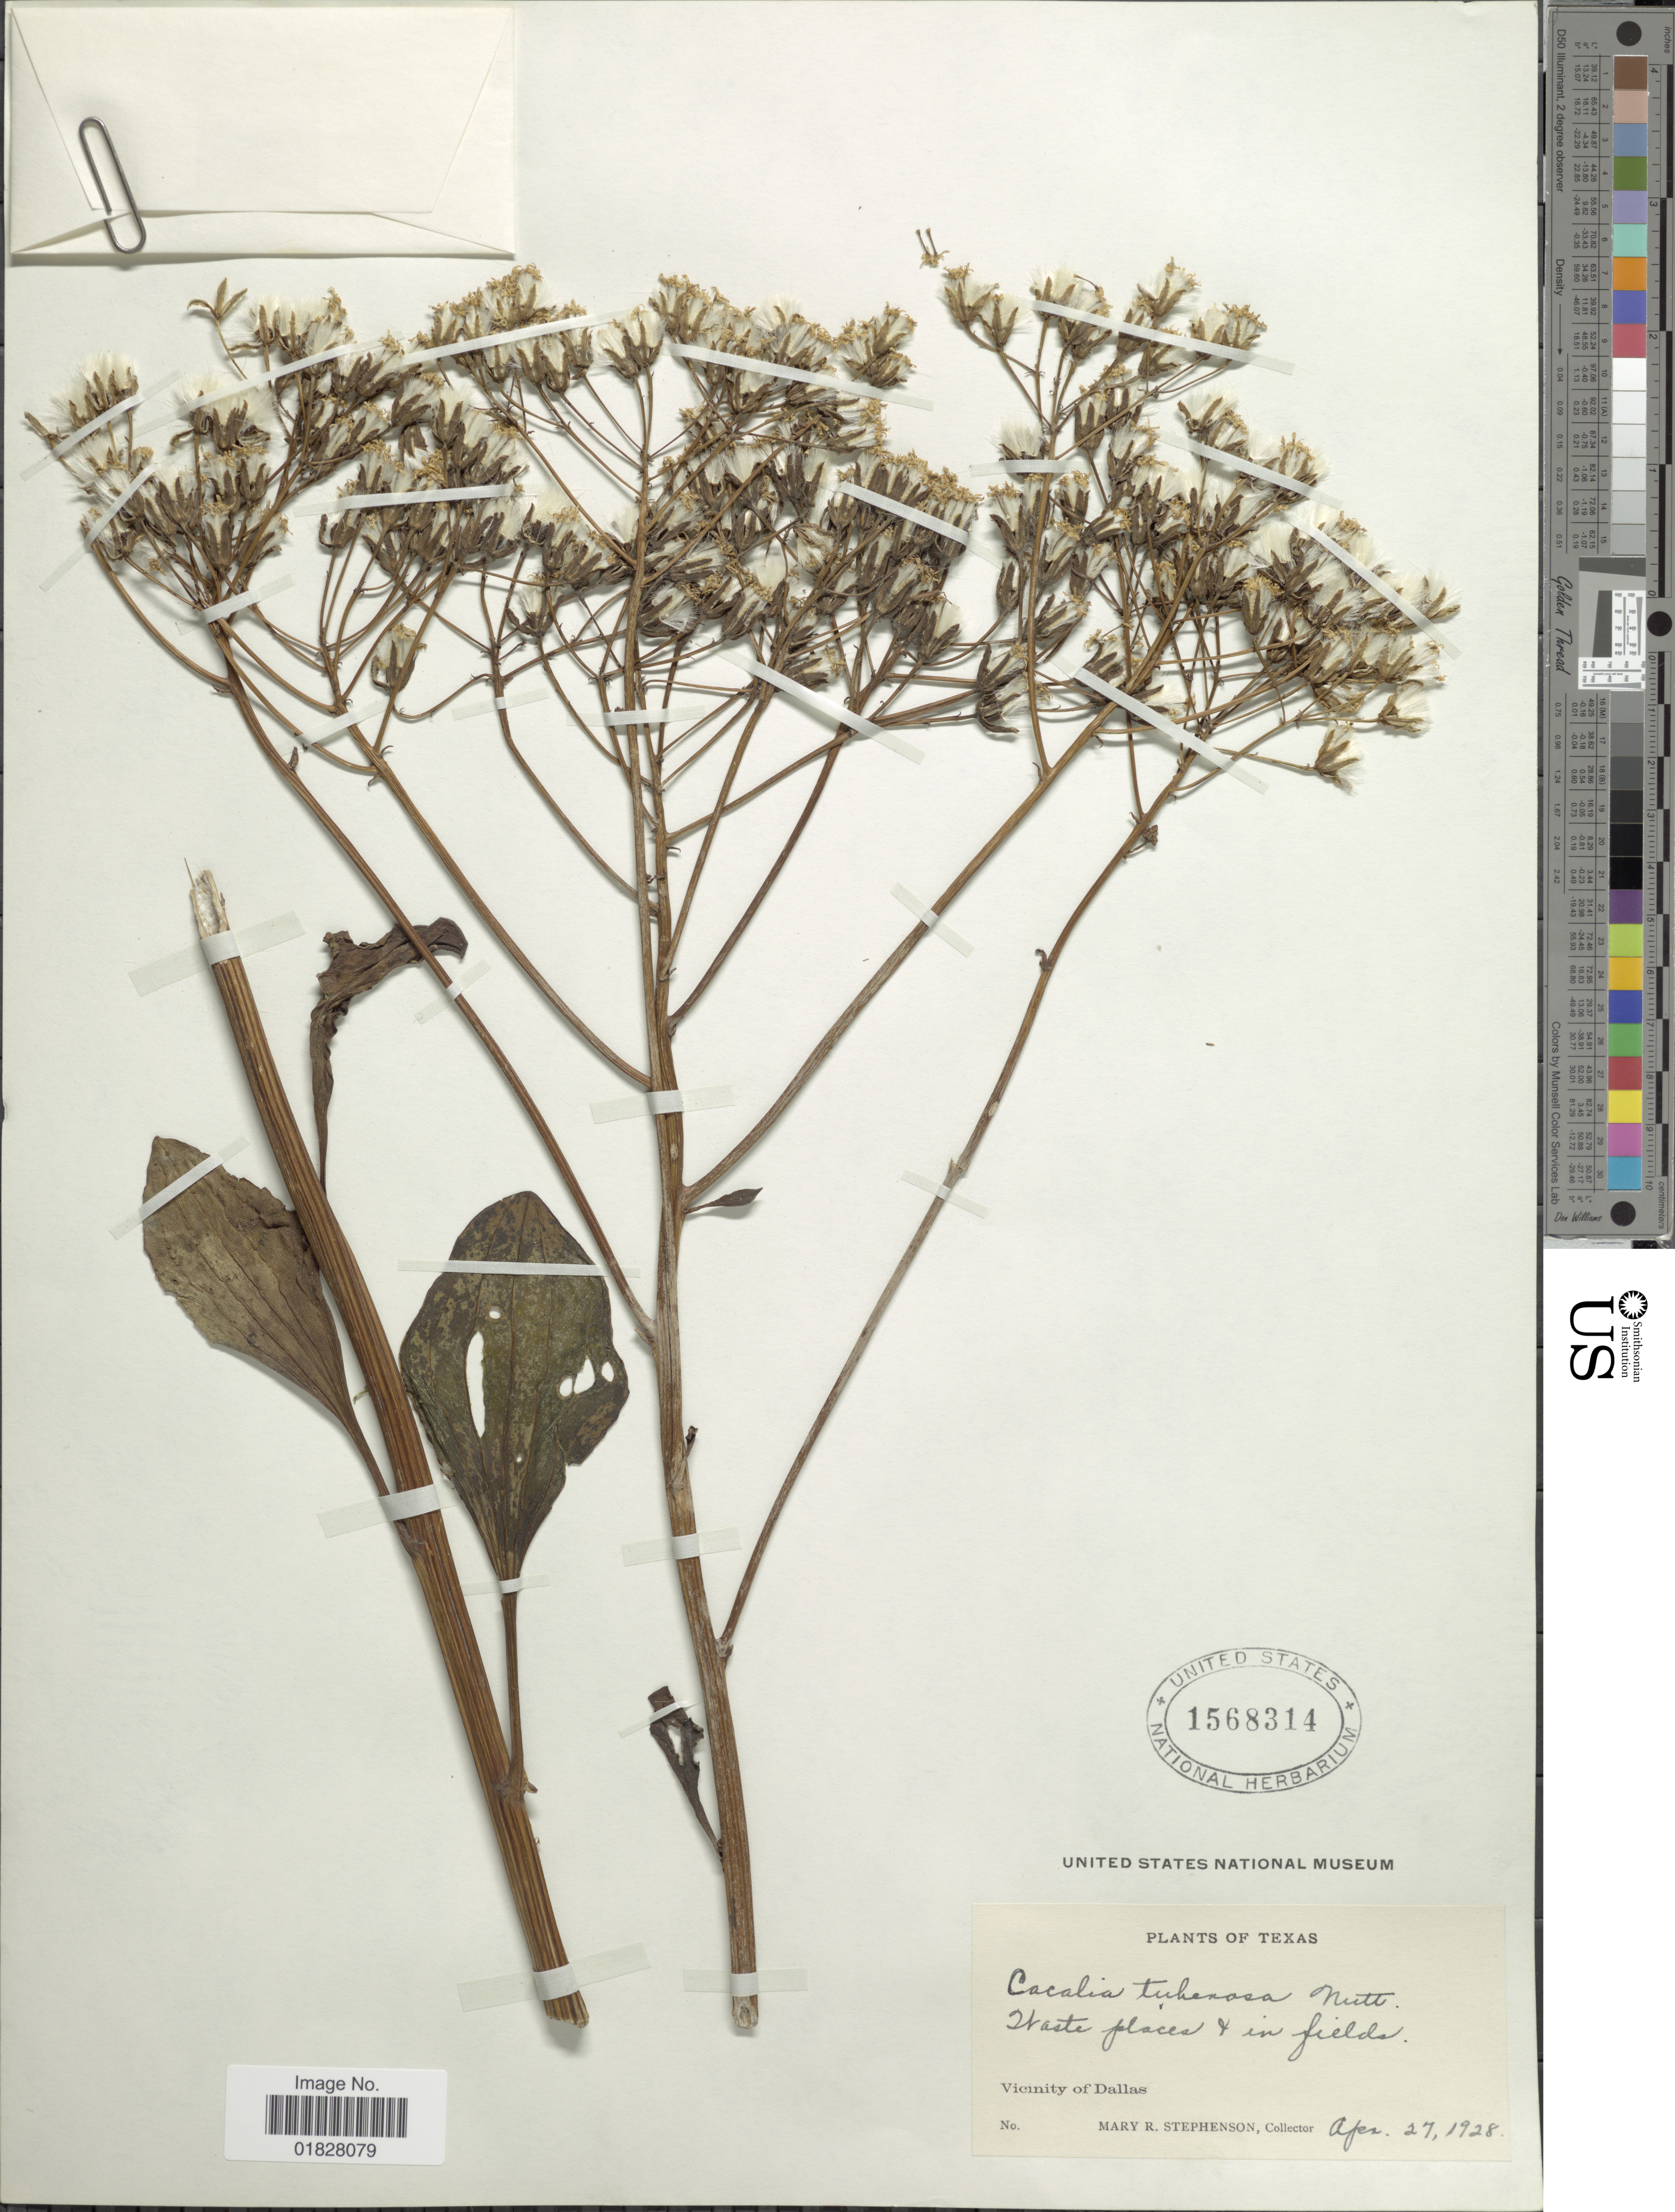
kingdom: Plantae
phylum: Tracheophyta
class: Magnoliopsida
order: Asterales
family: Asteraceae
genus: Arnoglossum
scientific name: Arnoglossum plantagineum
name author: Raf.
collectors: M. Stephenson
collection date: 1928-04-27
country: United States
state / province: Texas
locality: Waste places & in fields. Vicinity of Dallas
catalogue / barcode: US 1568314